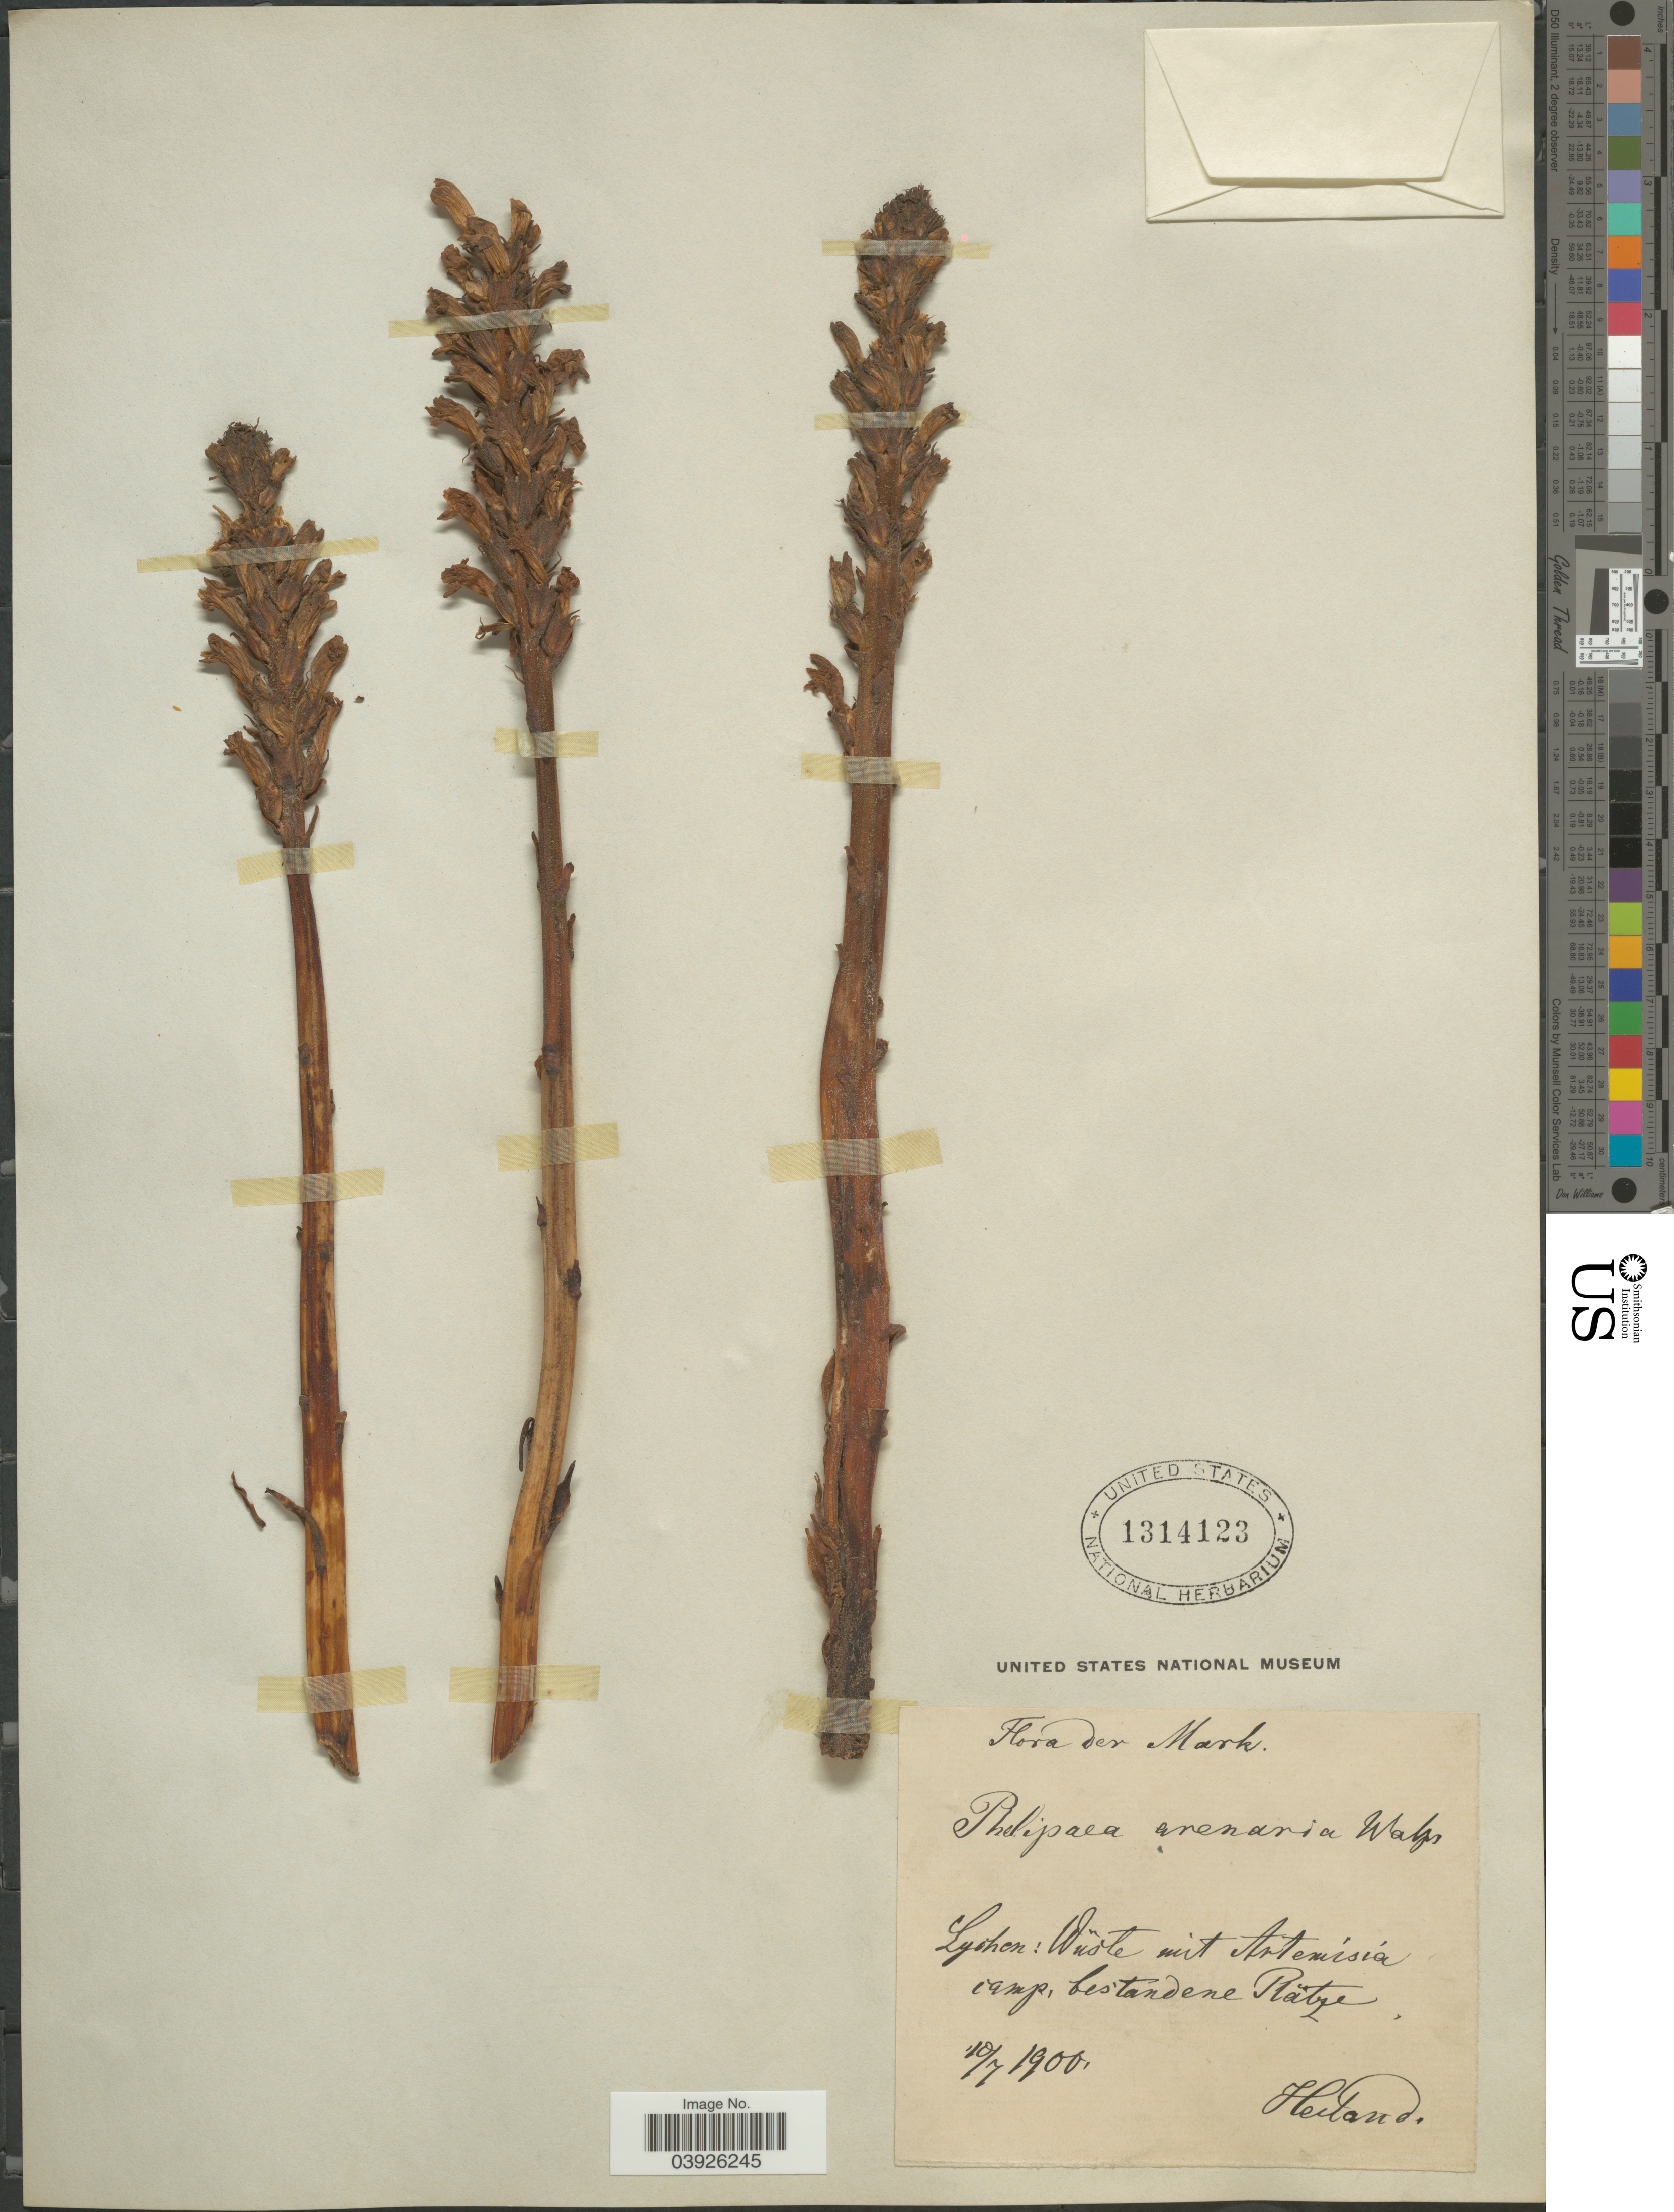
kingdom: Plantae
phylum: Tracheophyta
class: Magnoliopsida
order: Lamiales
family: Orobanchaceae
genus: Phelypaea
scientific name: Phelypaea arenaria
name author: (Borkh.) Walp.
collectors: -. Heiland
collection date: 1900-07-10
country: Germany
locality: Mark. Lychen: Wüste mit Artemisia camp, bestandene Ratzen.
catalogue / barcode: US 1314123